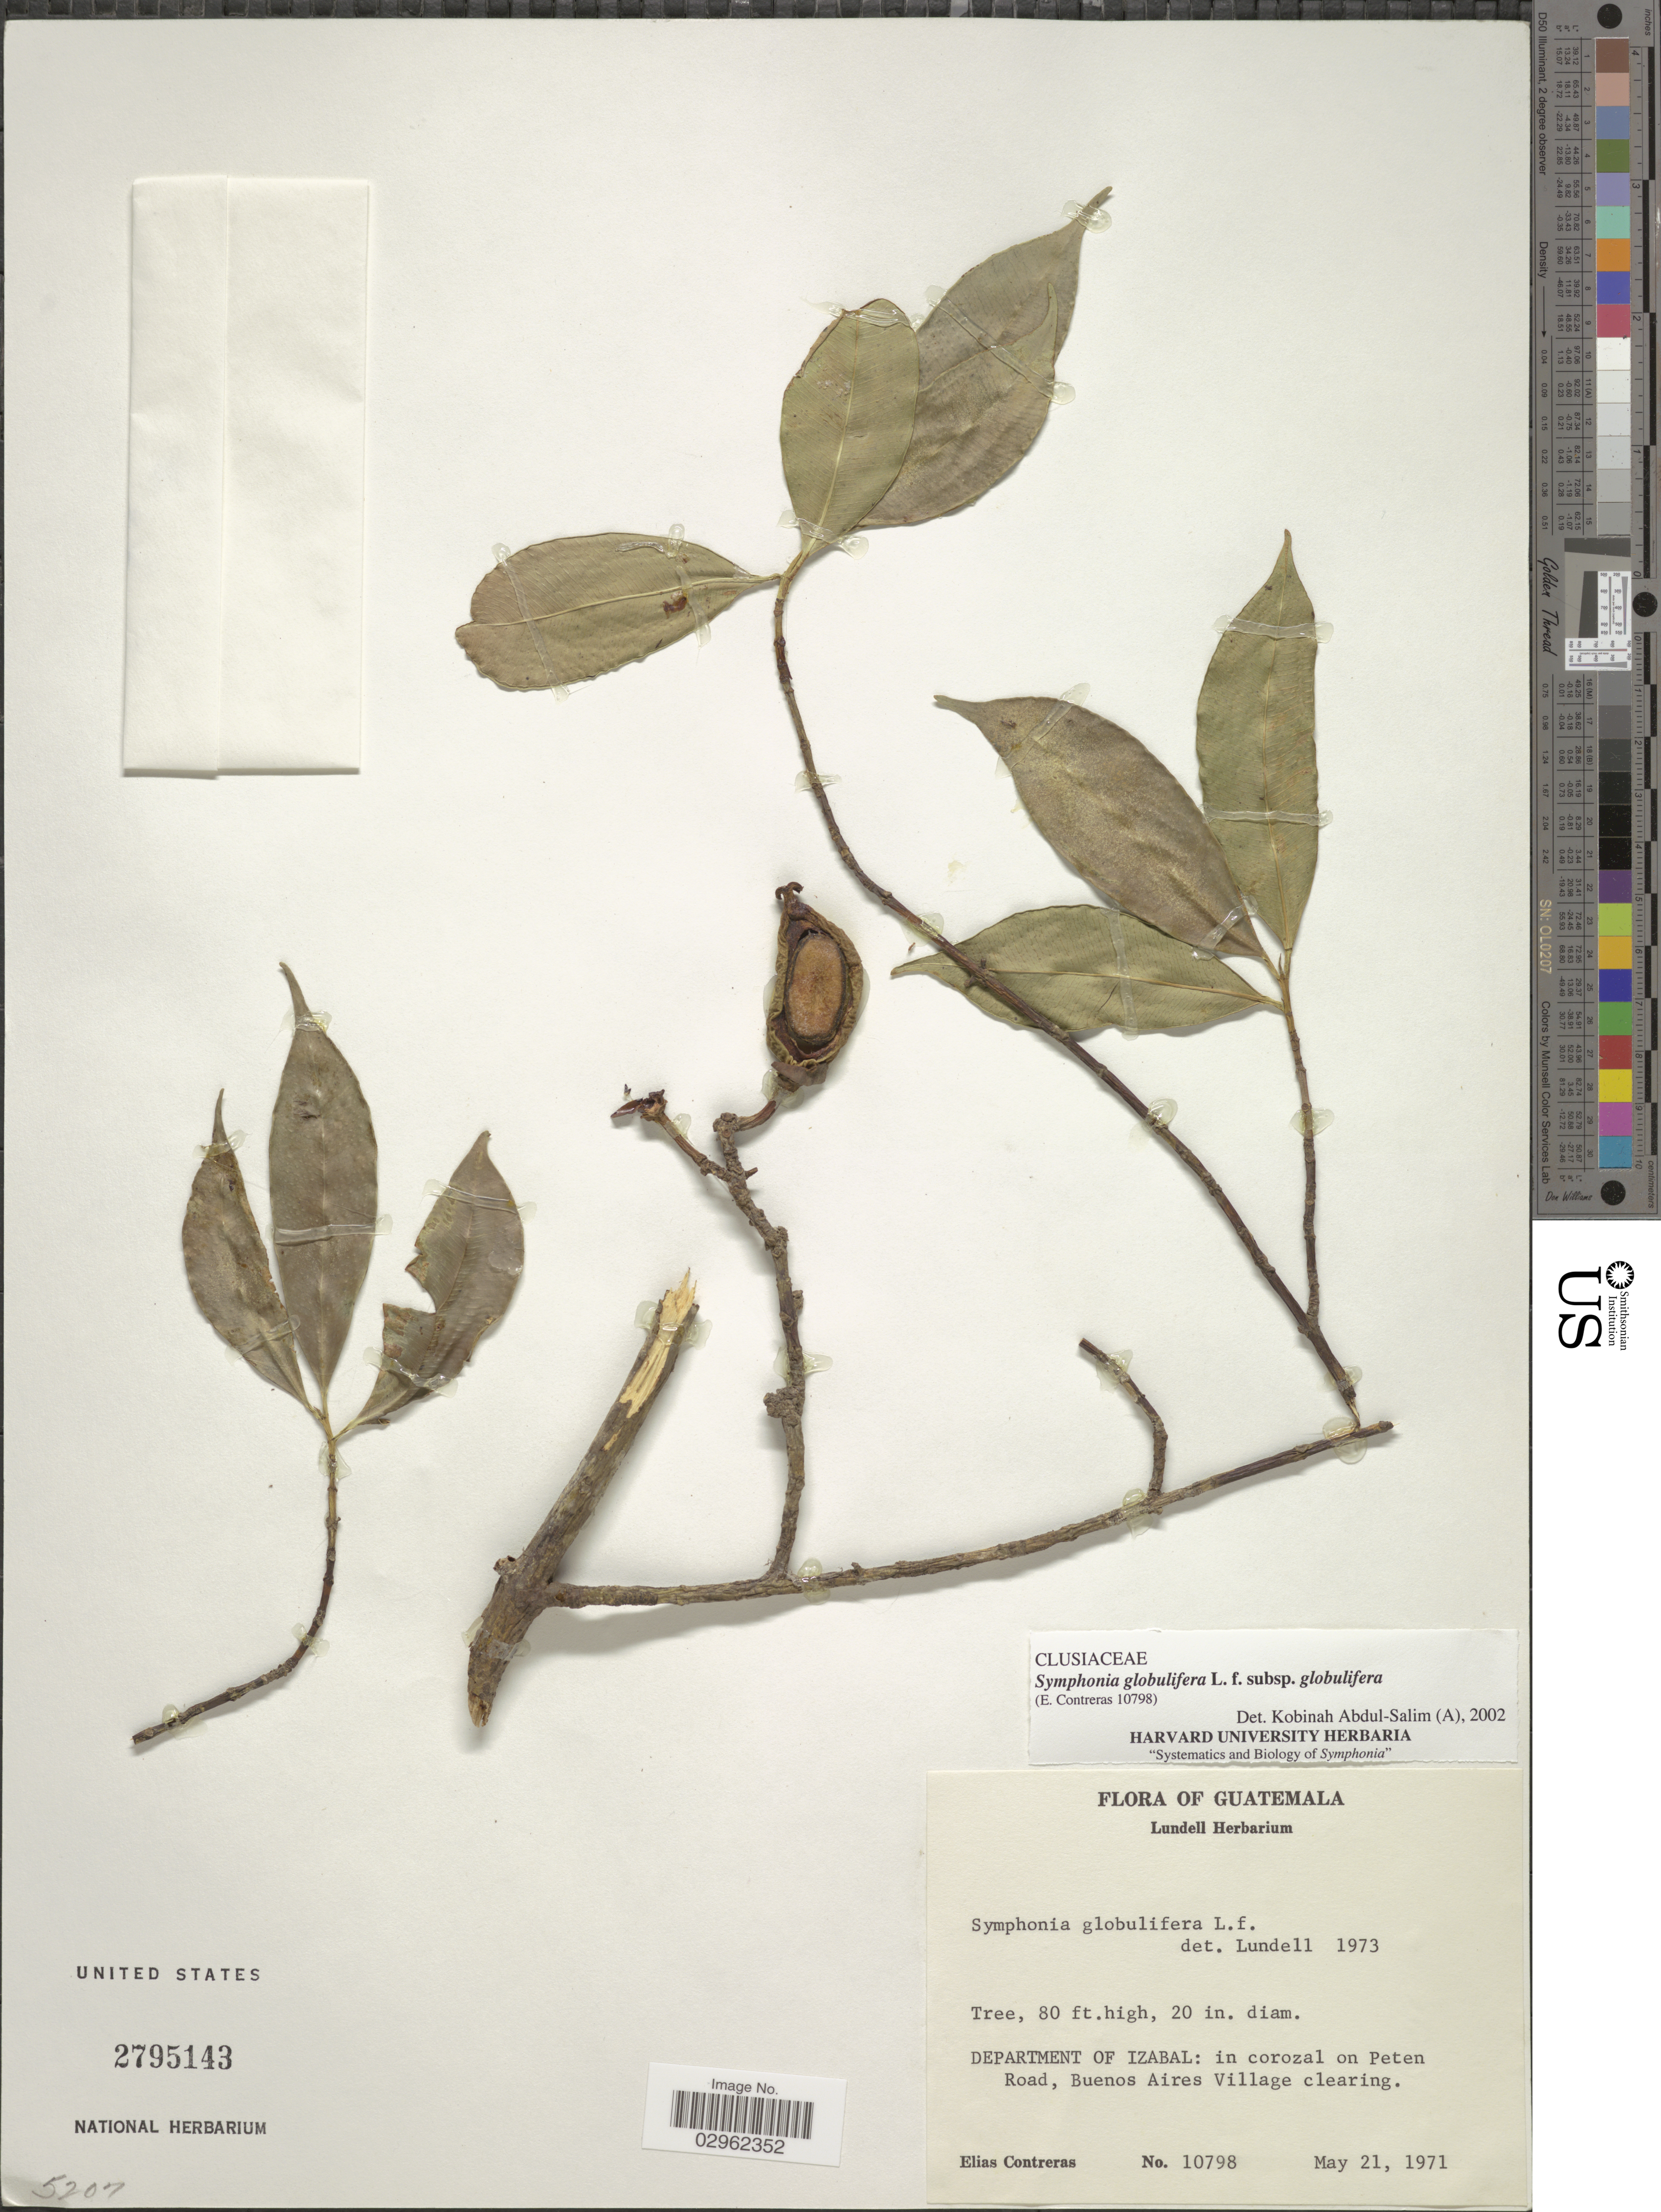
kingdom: Plantae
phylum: Tracheophyta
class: Magnoliopsida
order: Malpighiales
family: Clusiaceae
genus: Symphonia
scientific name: Symphonia globulifera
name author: L. f.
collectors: E. Contreras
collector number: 10798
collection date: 1971-05-21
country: Guatemala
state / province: Izabal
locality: Department of Izabal: in corozal on Peten Road, Buenos Aires Village clearing.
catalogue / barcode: US 2795143